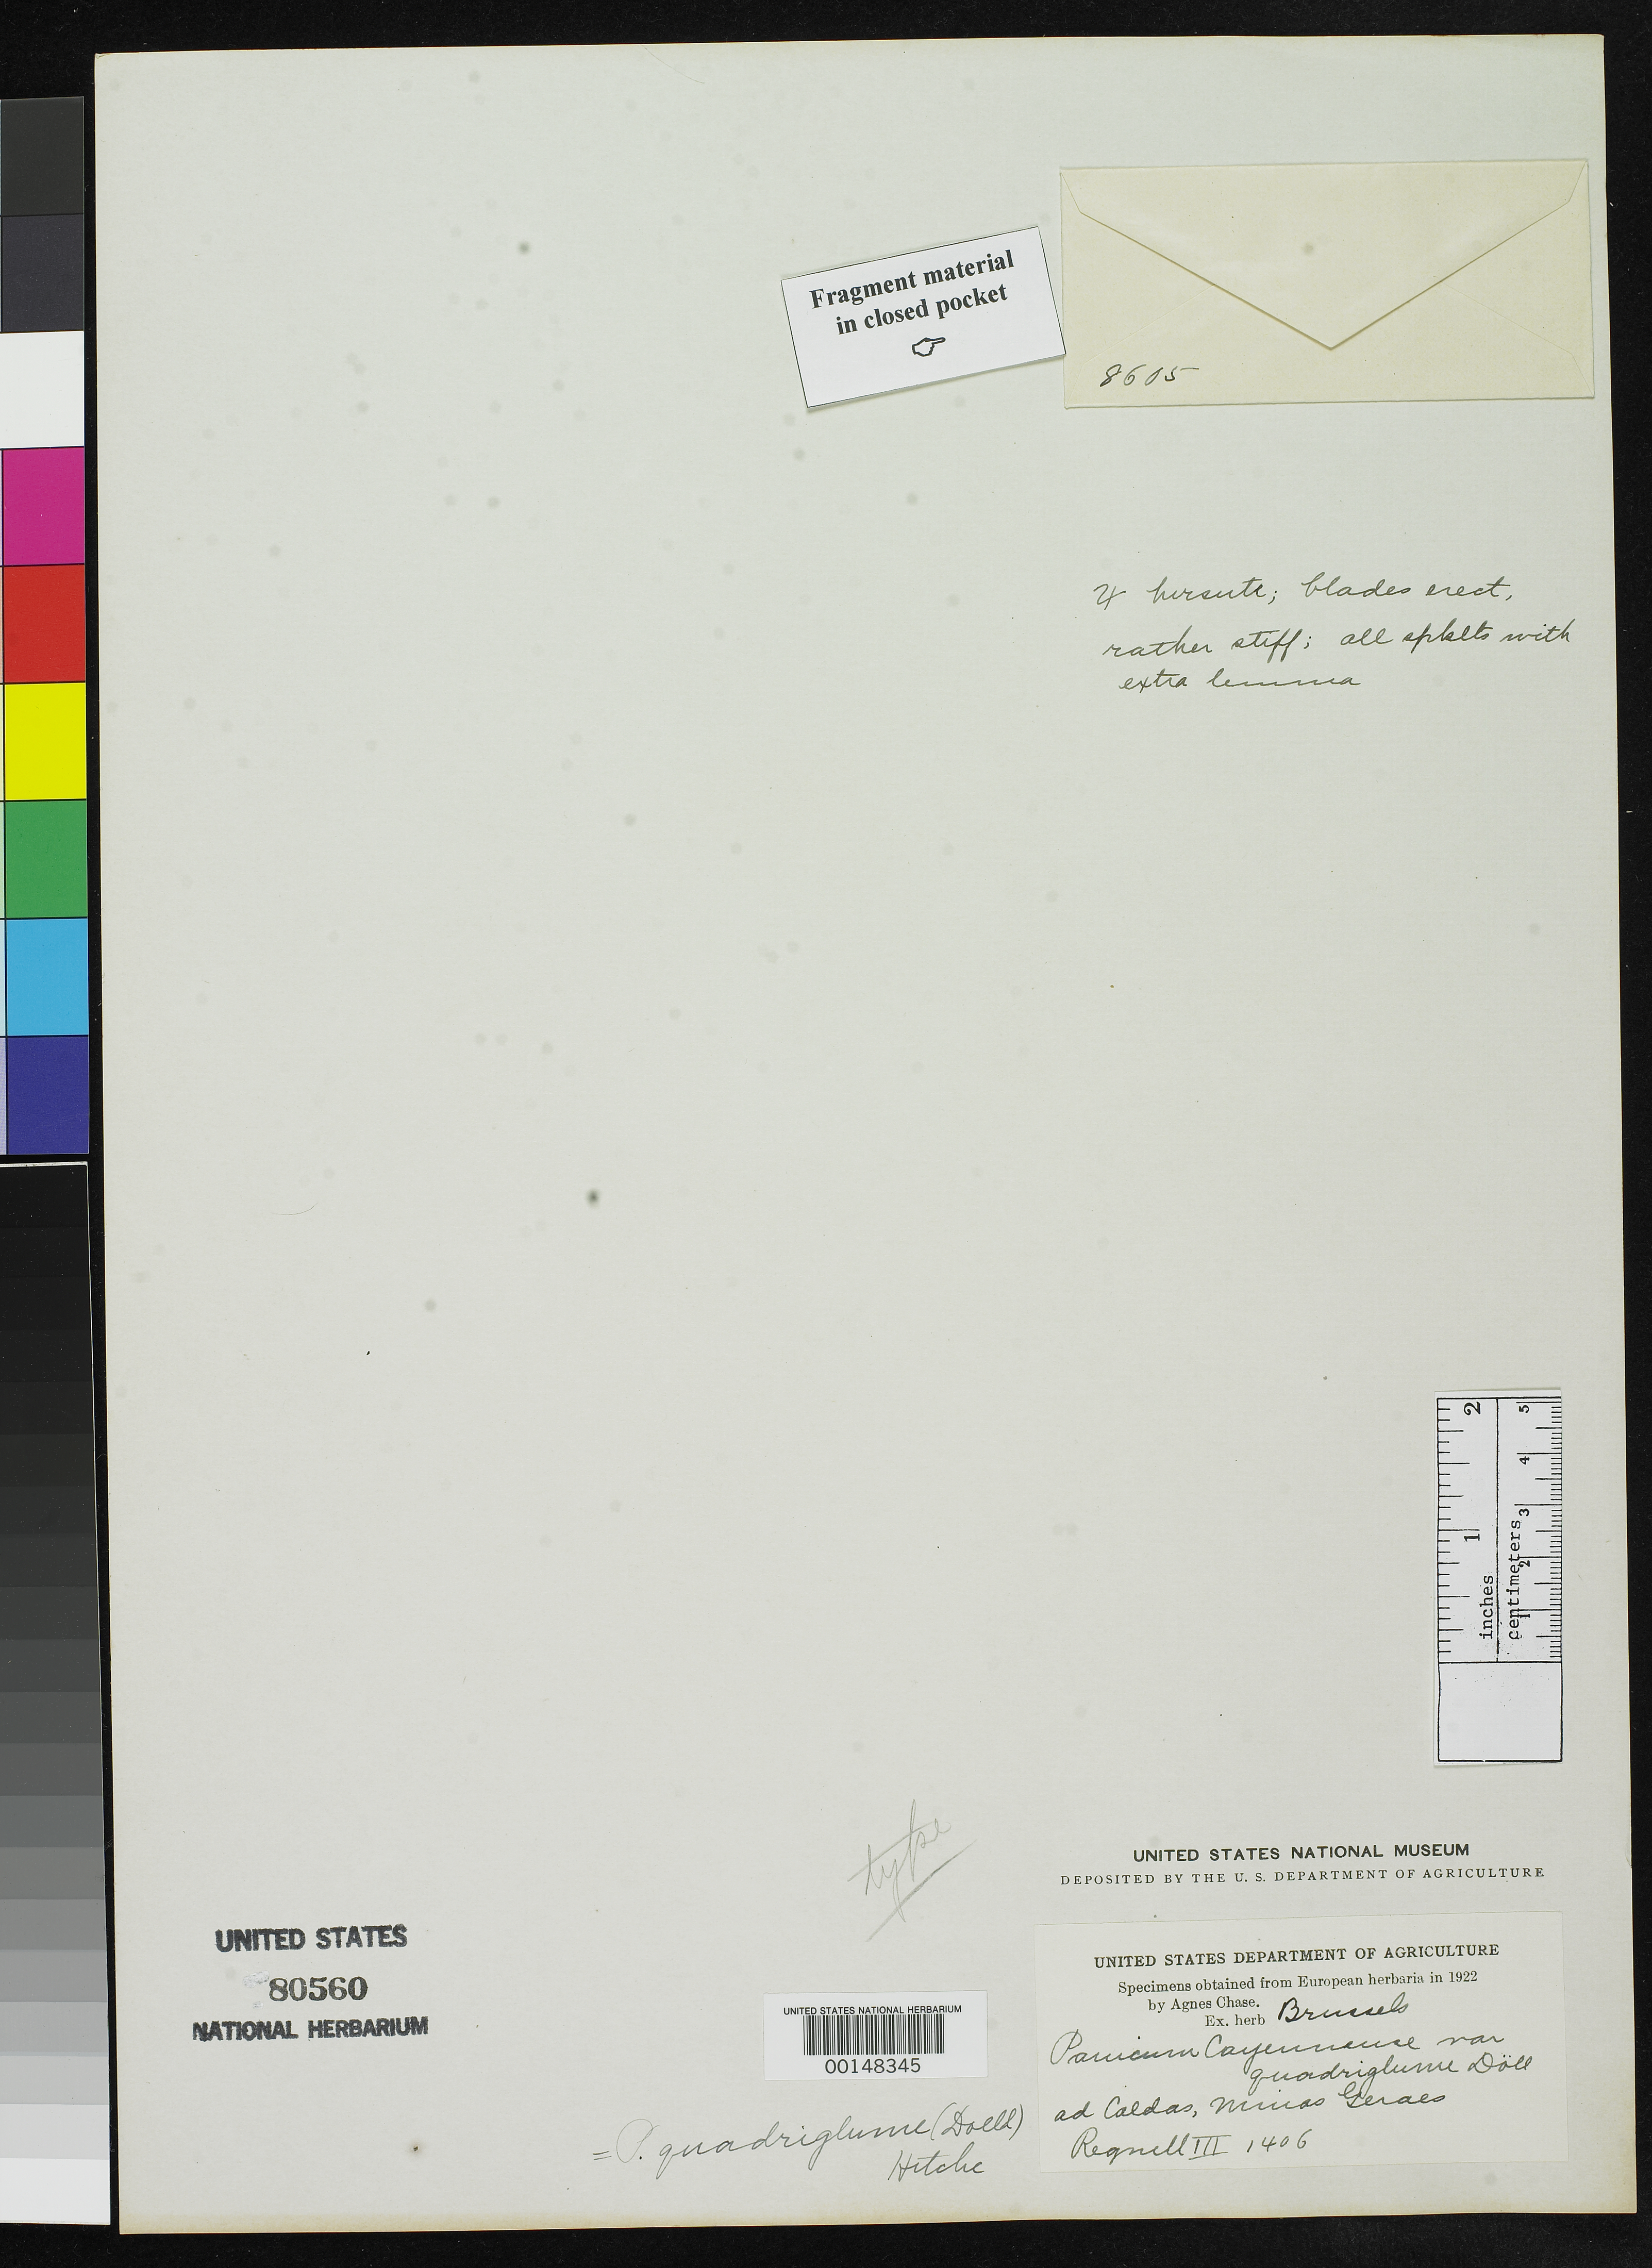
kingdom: Plantae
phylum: Tracheophyta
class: Liliopsida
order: Poales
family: Poaceae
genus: Panicum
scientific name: Panicum cayennense var. quadriglume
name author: Döll in Mart.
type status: Type Fragment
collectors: A. F. Regnell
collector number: III 1406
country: Brazil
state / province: Minas Gerais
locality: Caldas.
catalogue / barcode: US 80560